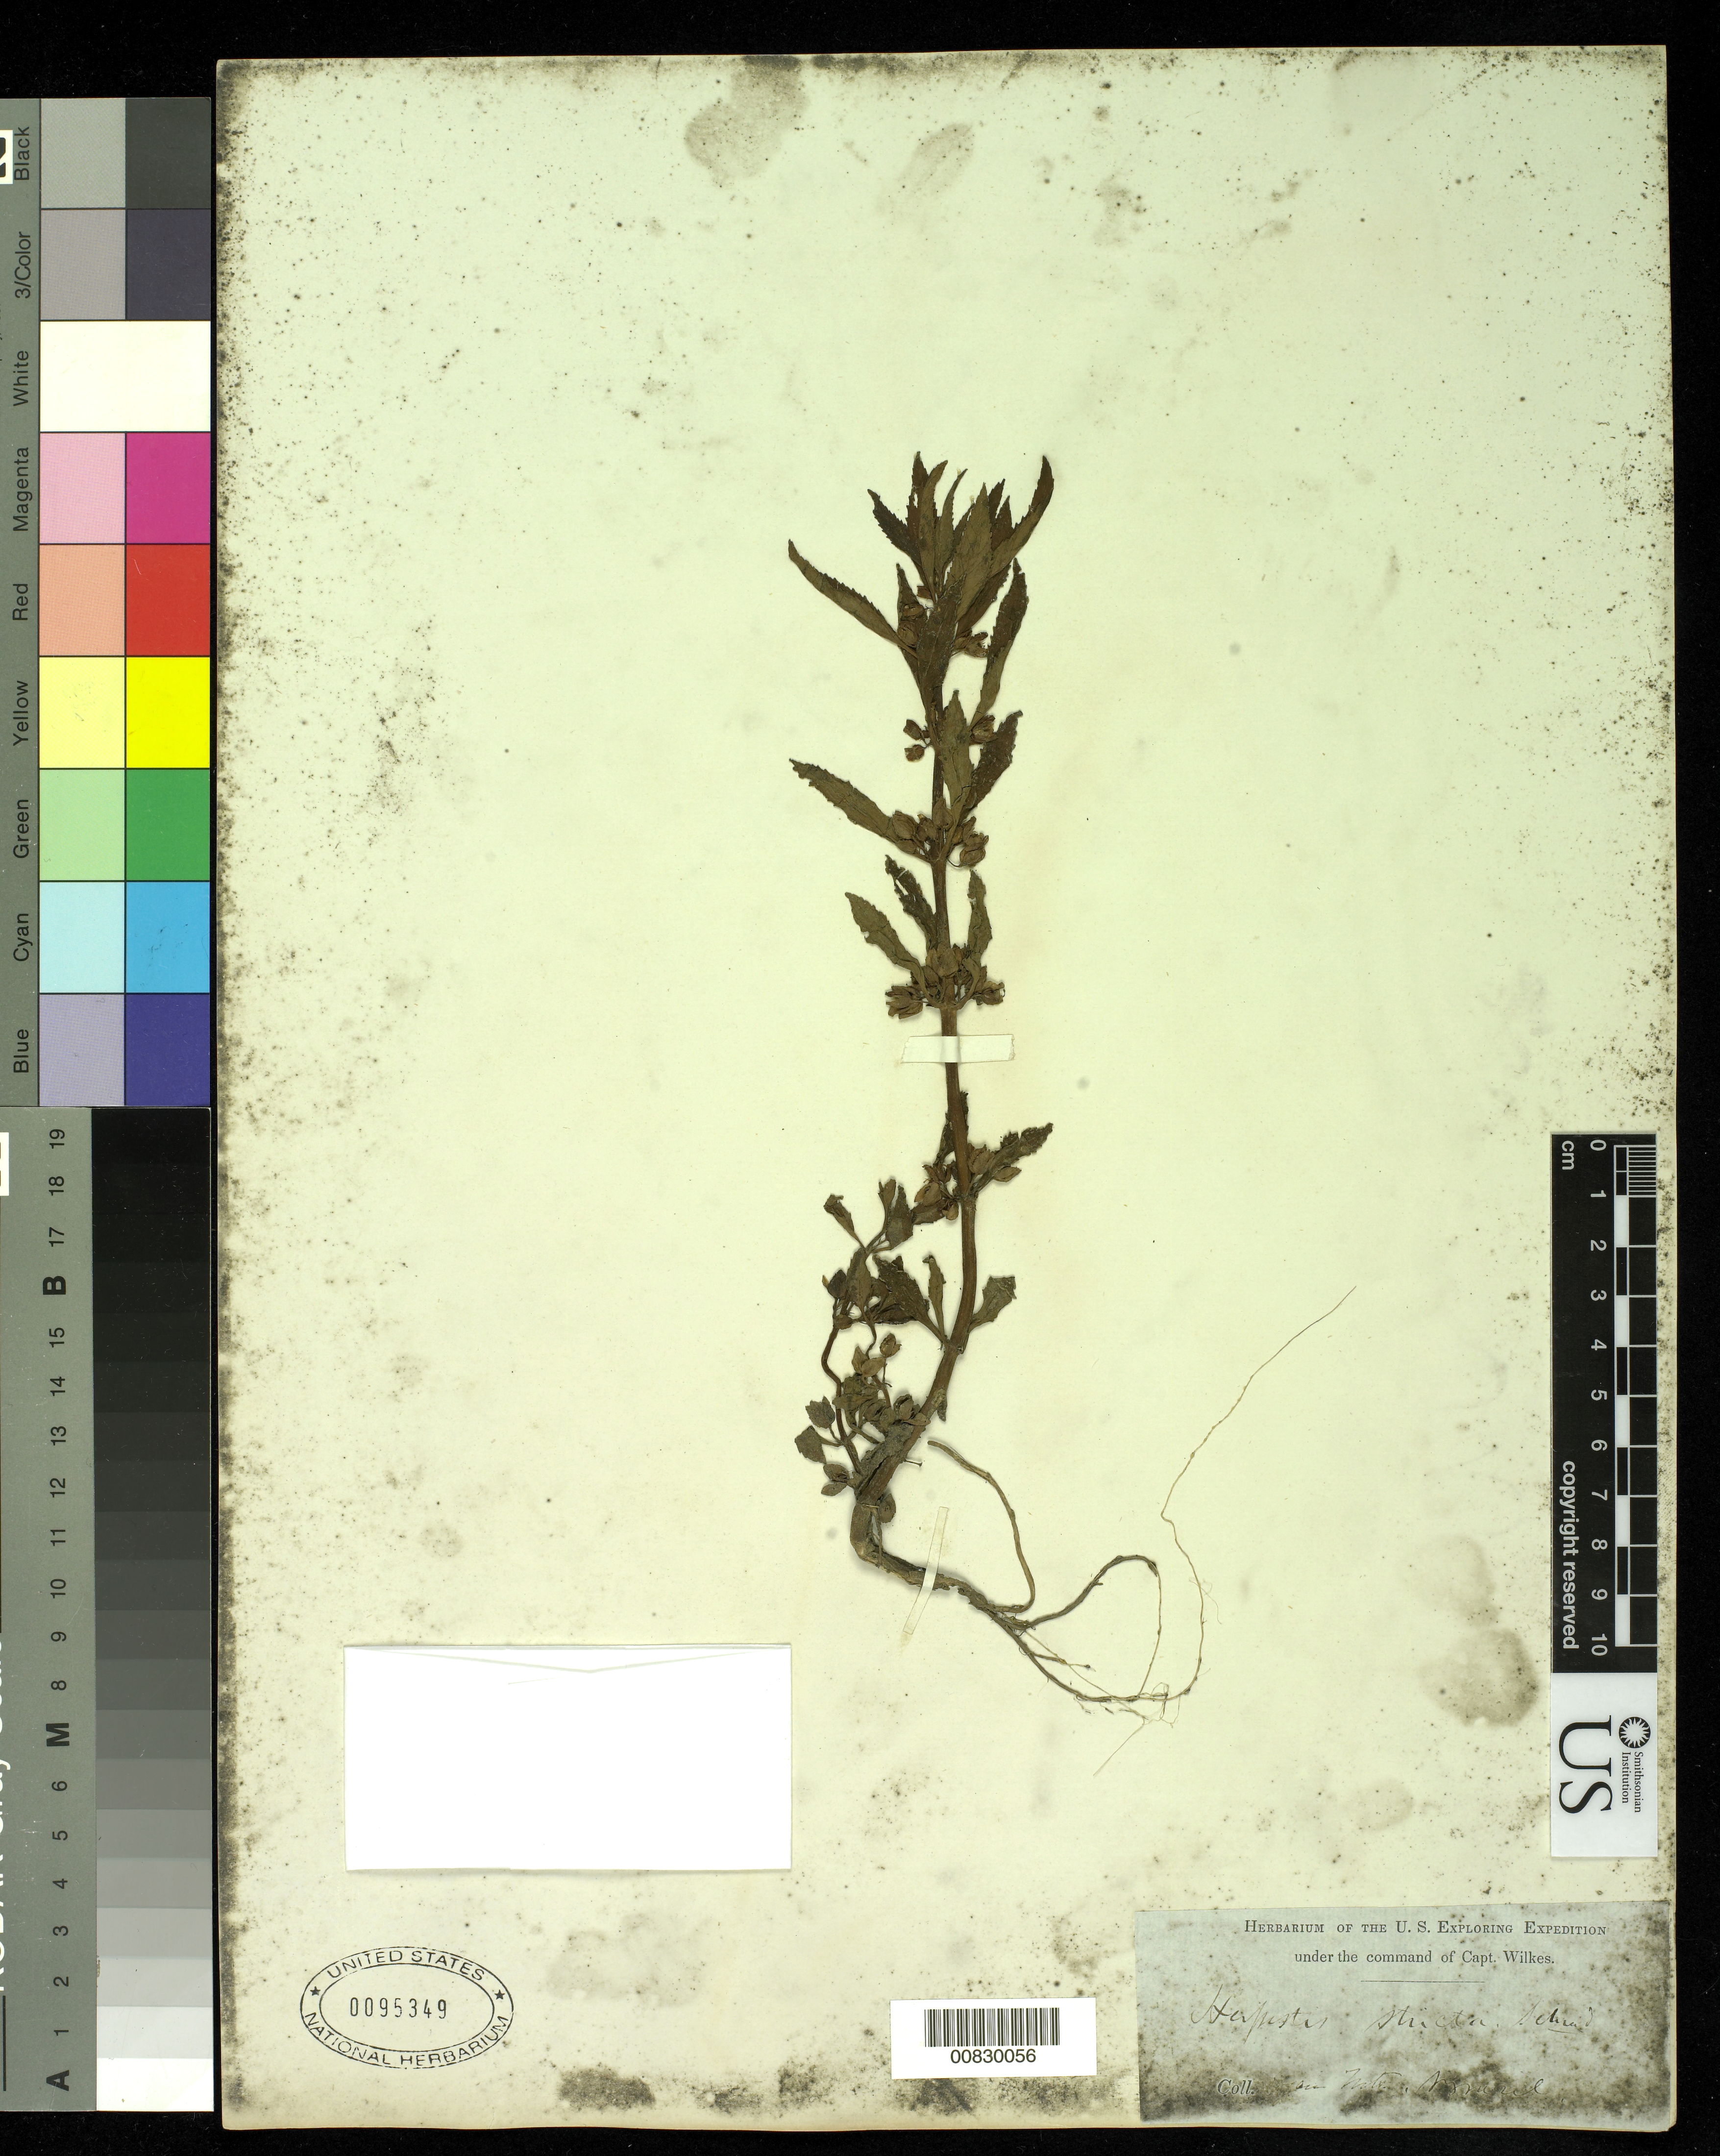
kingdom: Plantae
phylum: Tracheophyta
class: Magnoliopsida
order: Lamiales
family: Plantaginaceae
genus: Bacopa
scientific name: Bacopa stricta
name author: (Schrad.) B.L. Rob.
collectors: Wilkes Explor. Exped.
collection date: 1838/1842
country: Brazil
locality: Mts. of Brazil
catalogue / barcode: US 95349